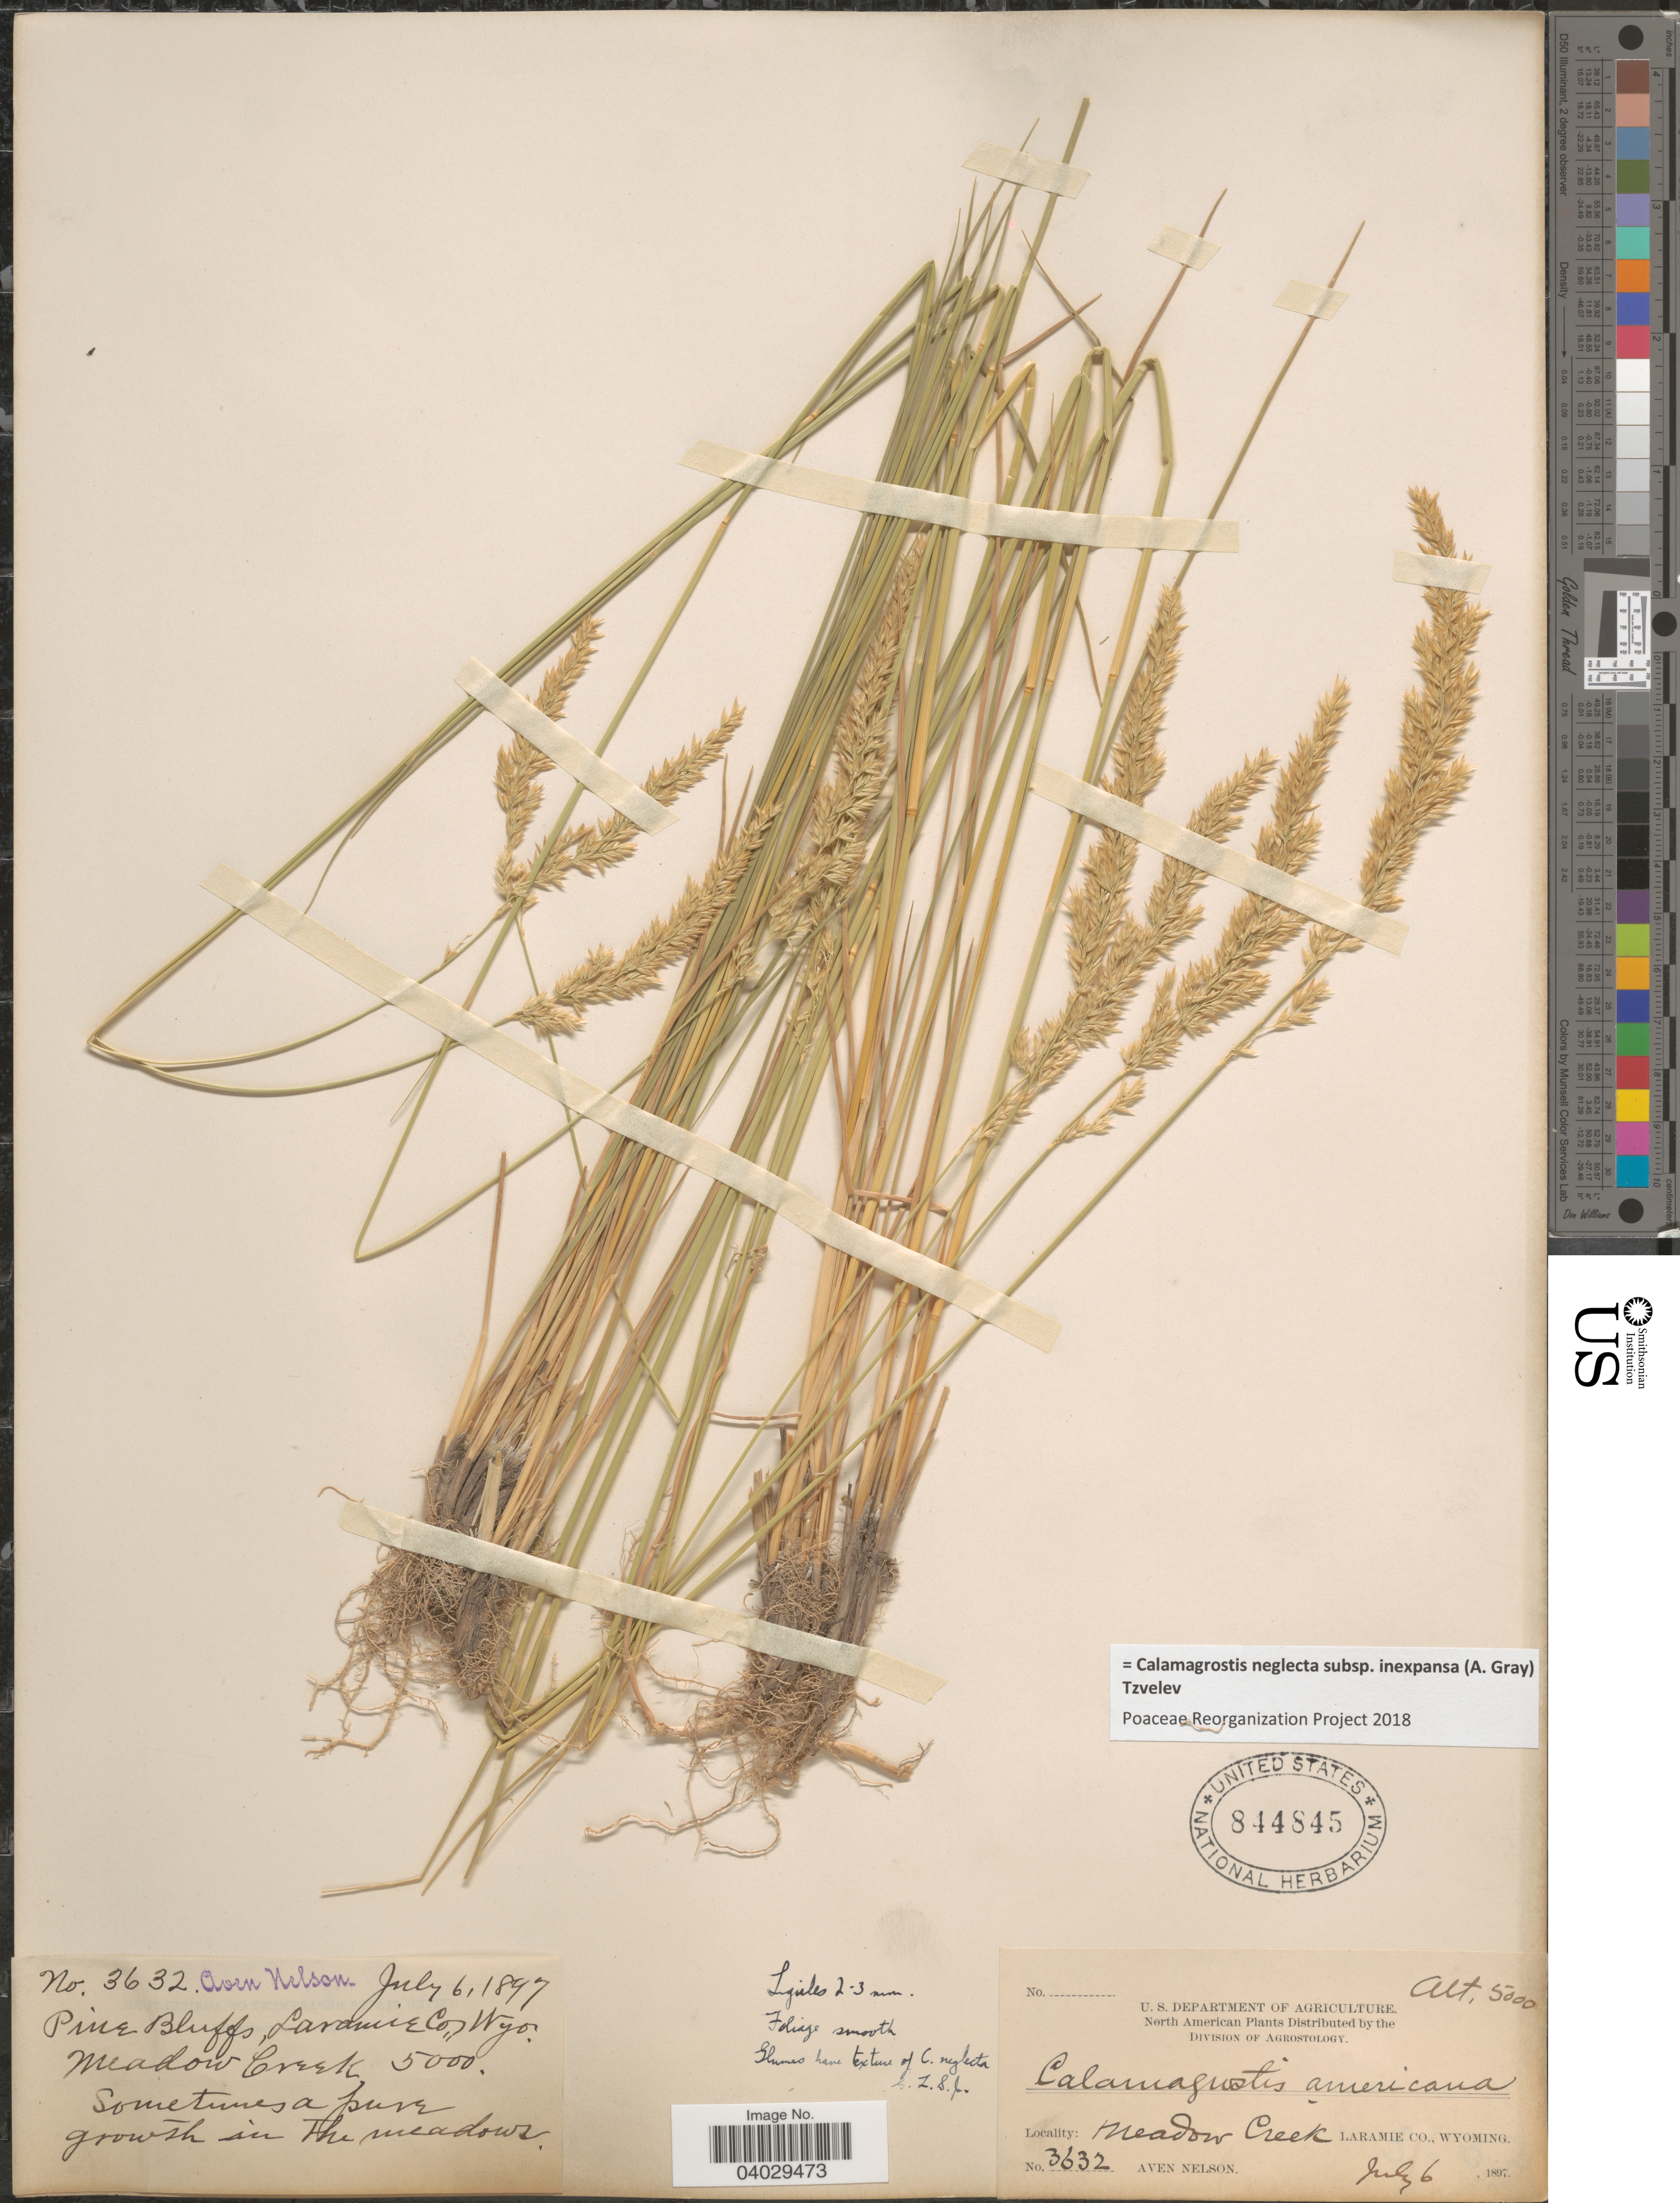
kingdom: Plantae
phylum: Tracheophyta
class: Liliopsida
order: Poales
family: Poaceae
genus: Calamagrostis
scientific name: Calamagrostis neglecta subsp. inexpansa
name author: (A. Gray) Tzvelev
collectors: A. Nelson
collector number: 3632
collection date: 1897-07-06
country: United States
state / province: Wyoming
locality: Pine Bluffs, Laramie Co. Meadow Creek.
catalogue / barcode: US 844845